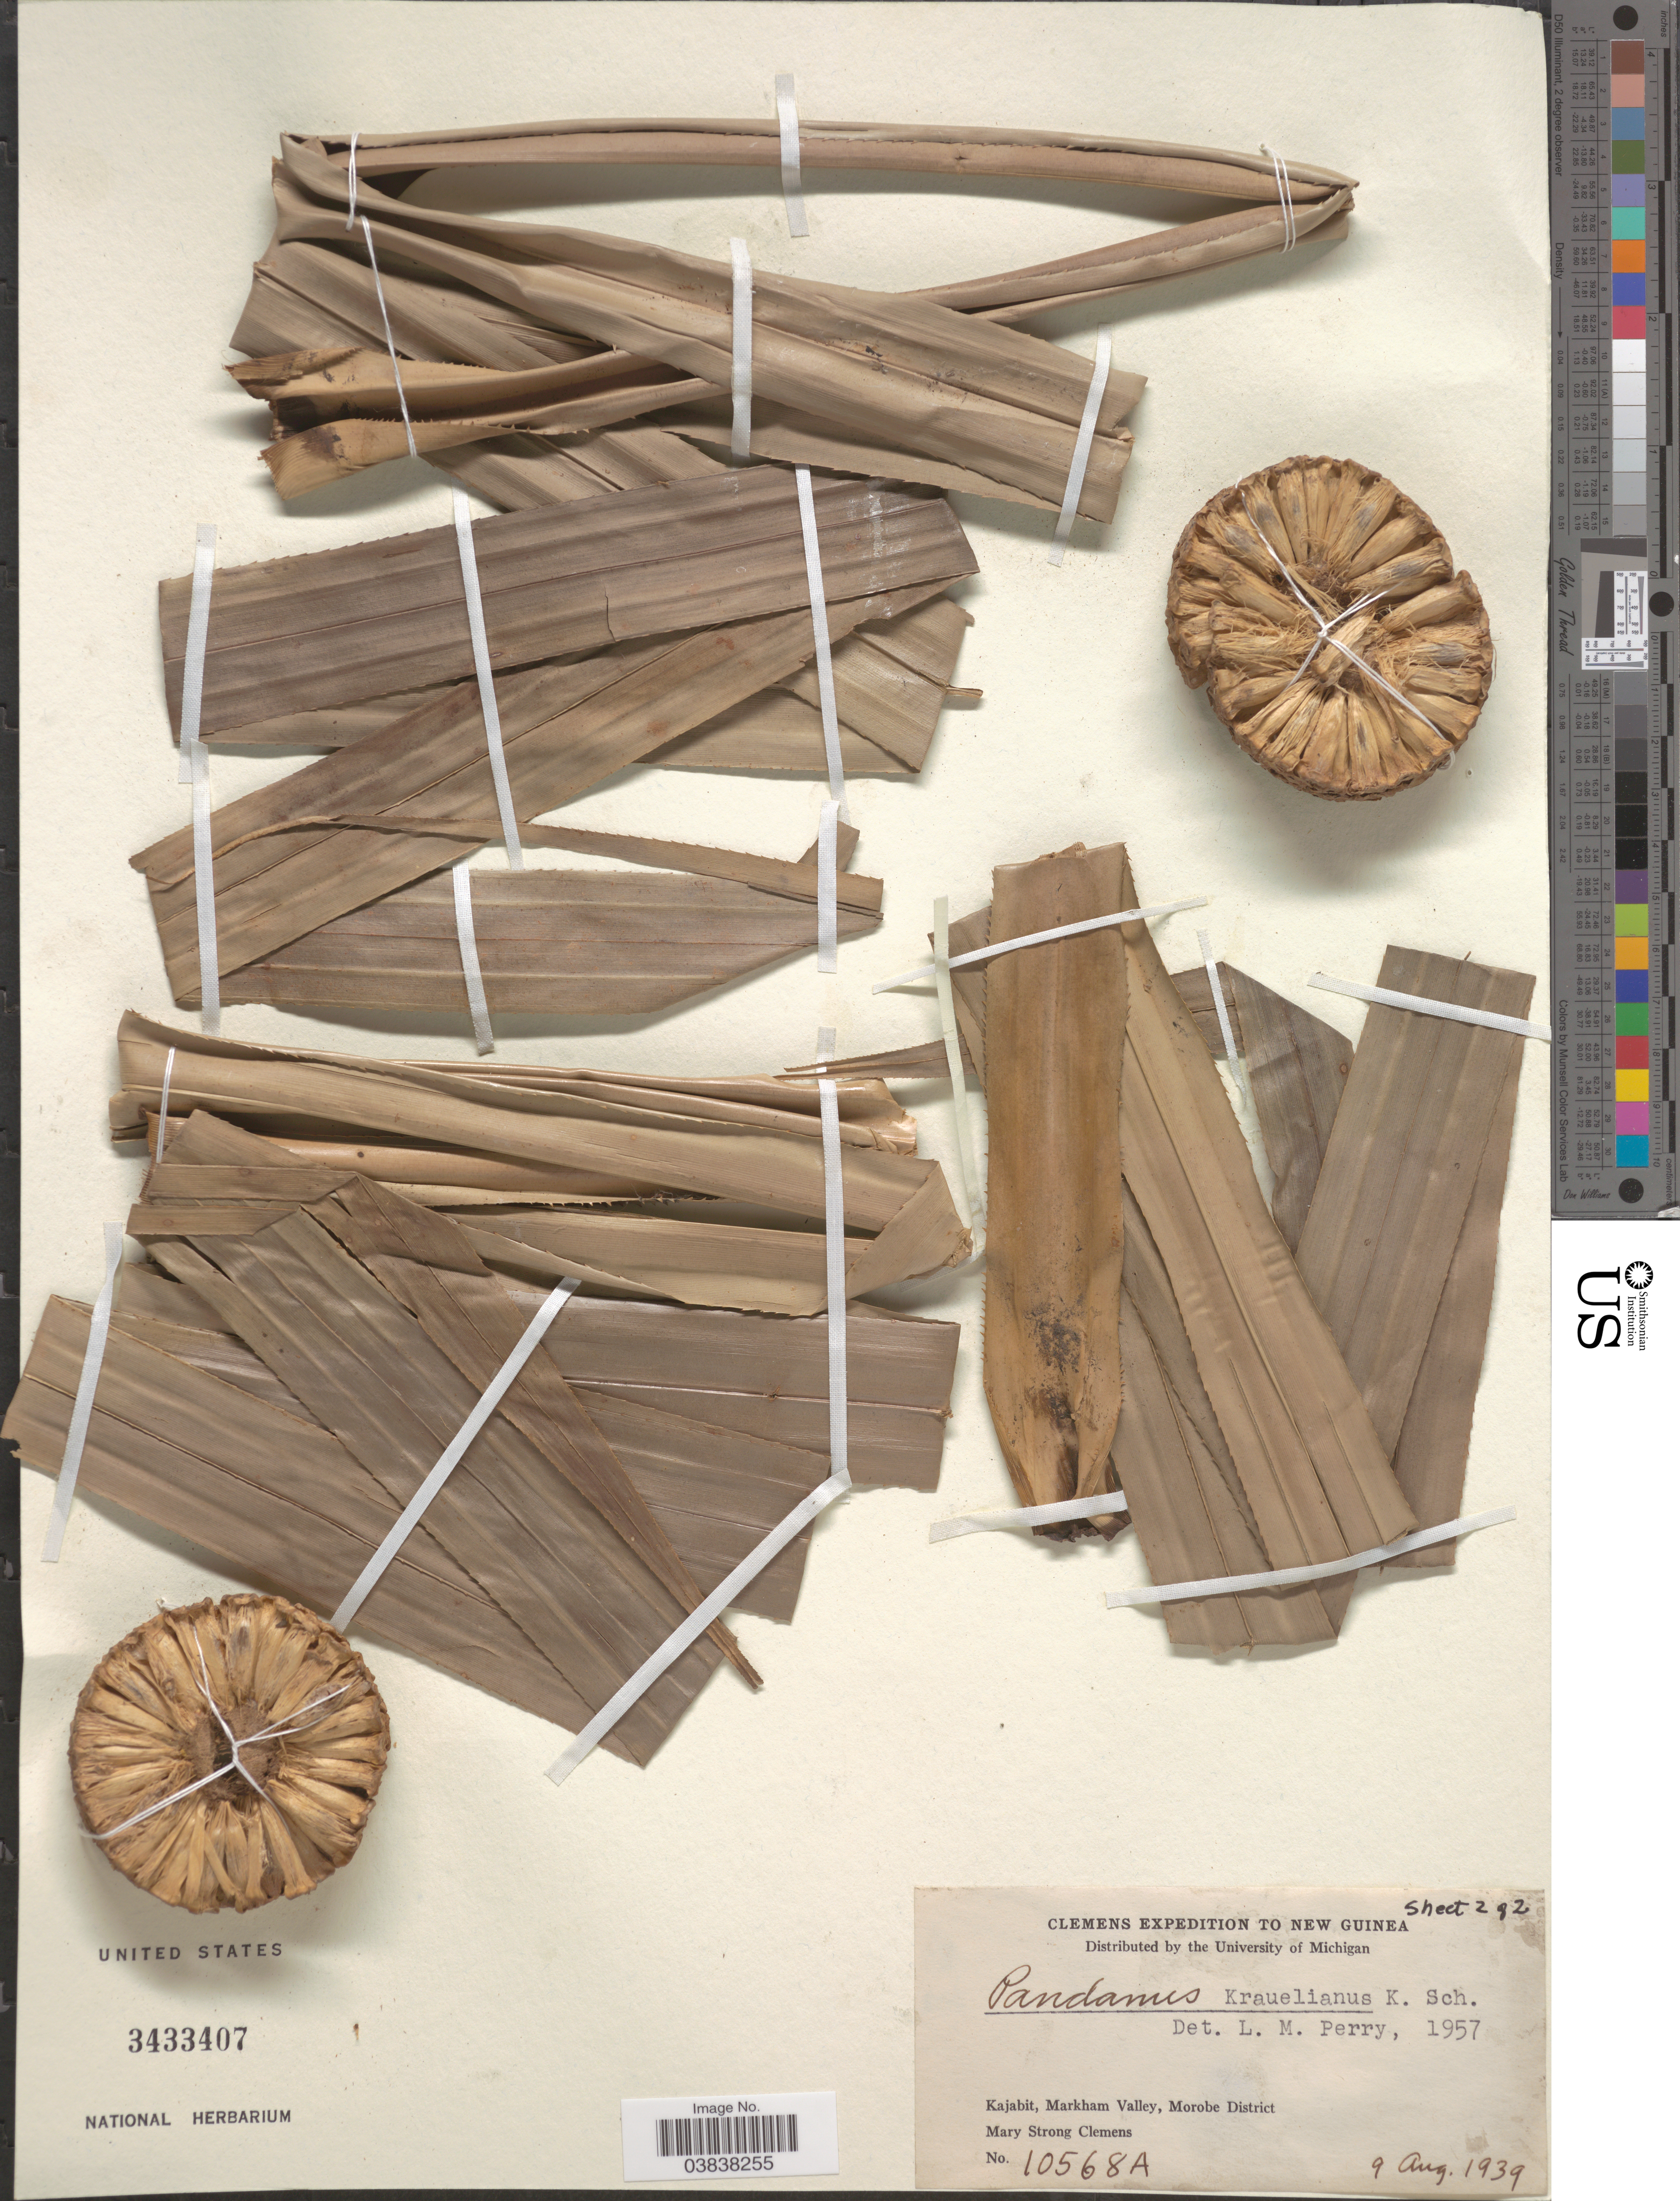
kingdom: Plantae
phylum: Tracheophyta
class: Liliopsida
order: Pandanales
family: Pandanaceae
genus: Pandanus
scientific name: Pandanus krauelianus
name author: K. Schum.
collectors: M. S. Clemens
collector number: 10568A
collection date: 1939-08-09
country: Papua New Guinea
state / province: Morobe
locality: New Guinea. Kajabit, Markham Valley, Morobe District.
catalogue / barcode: US 3433407